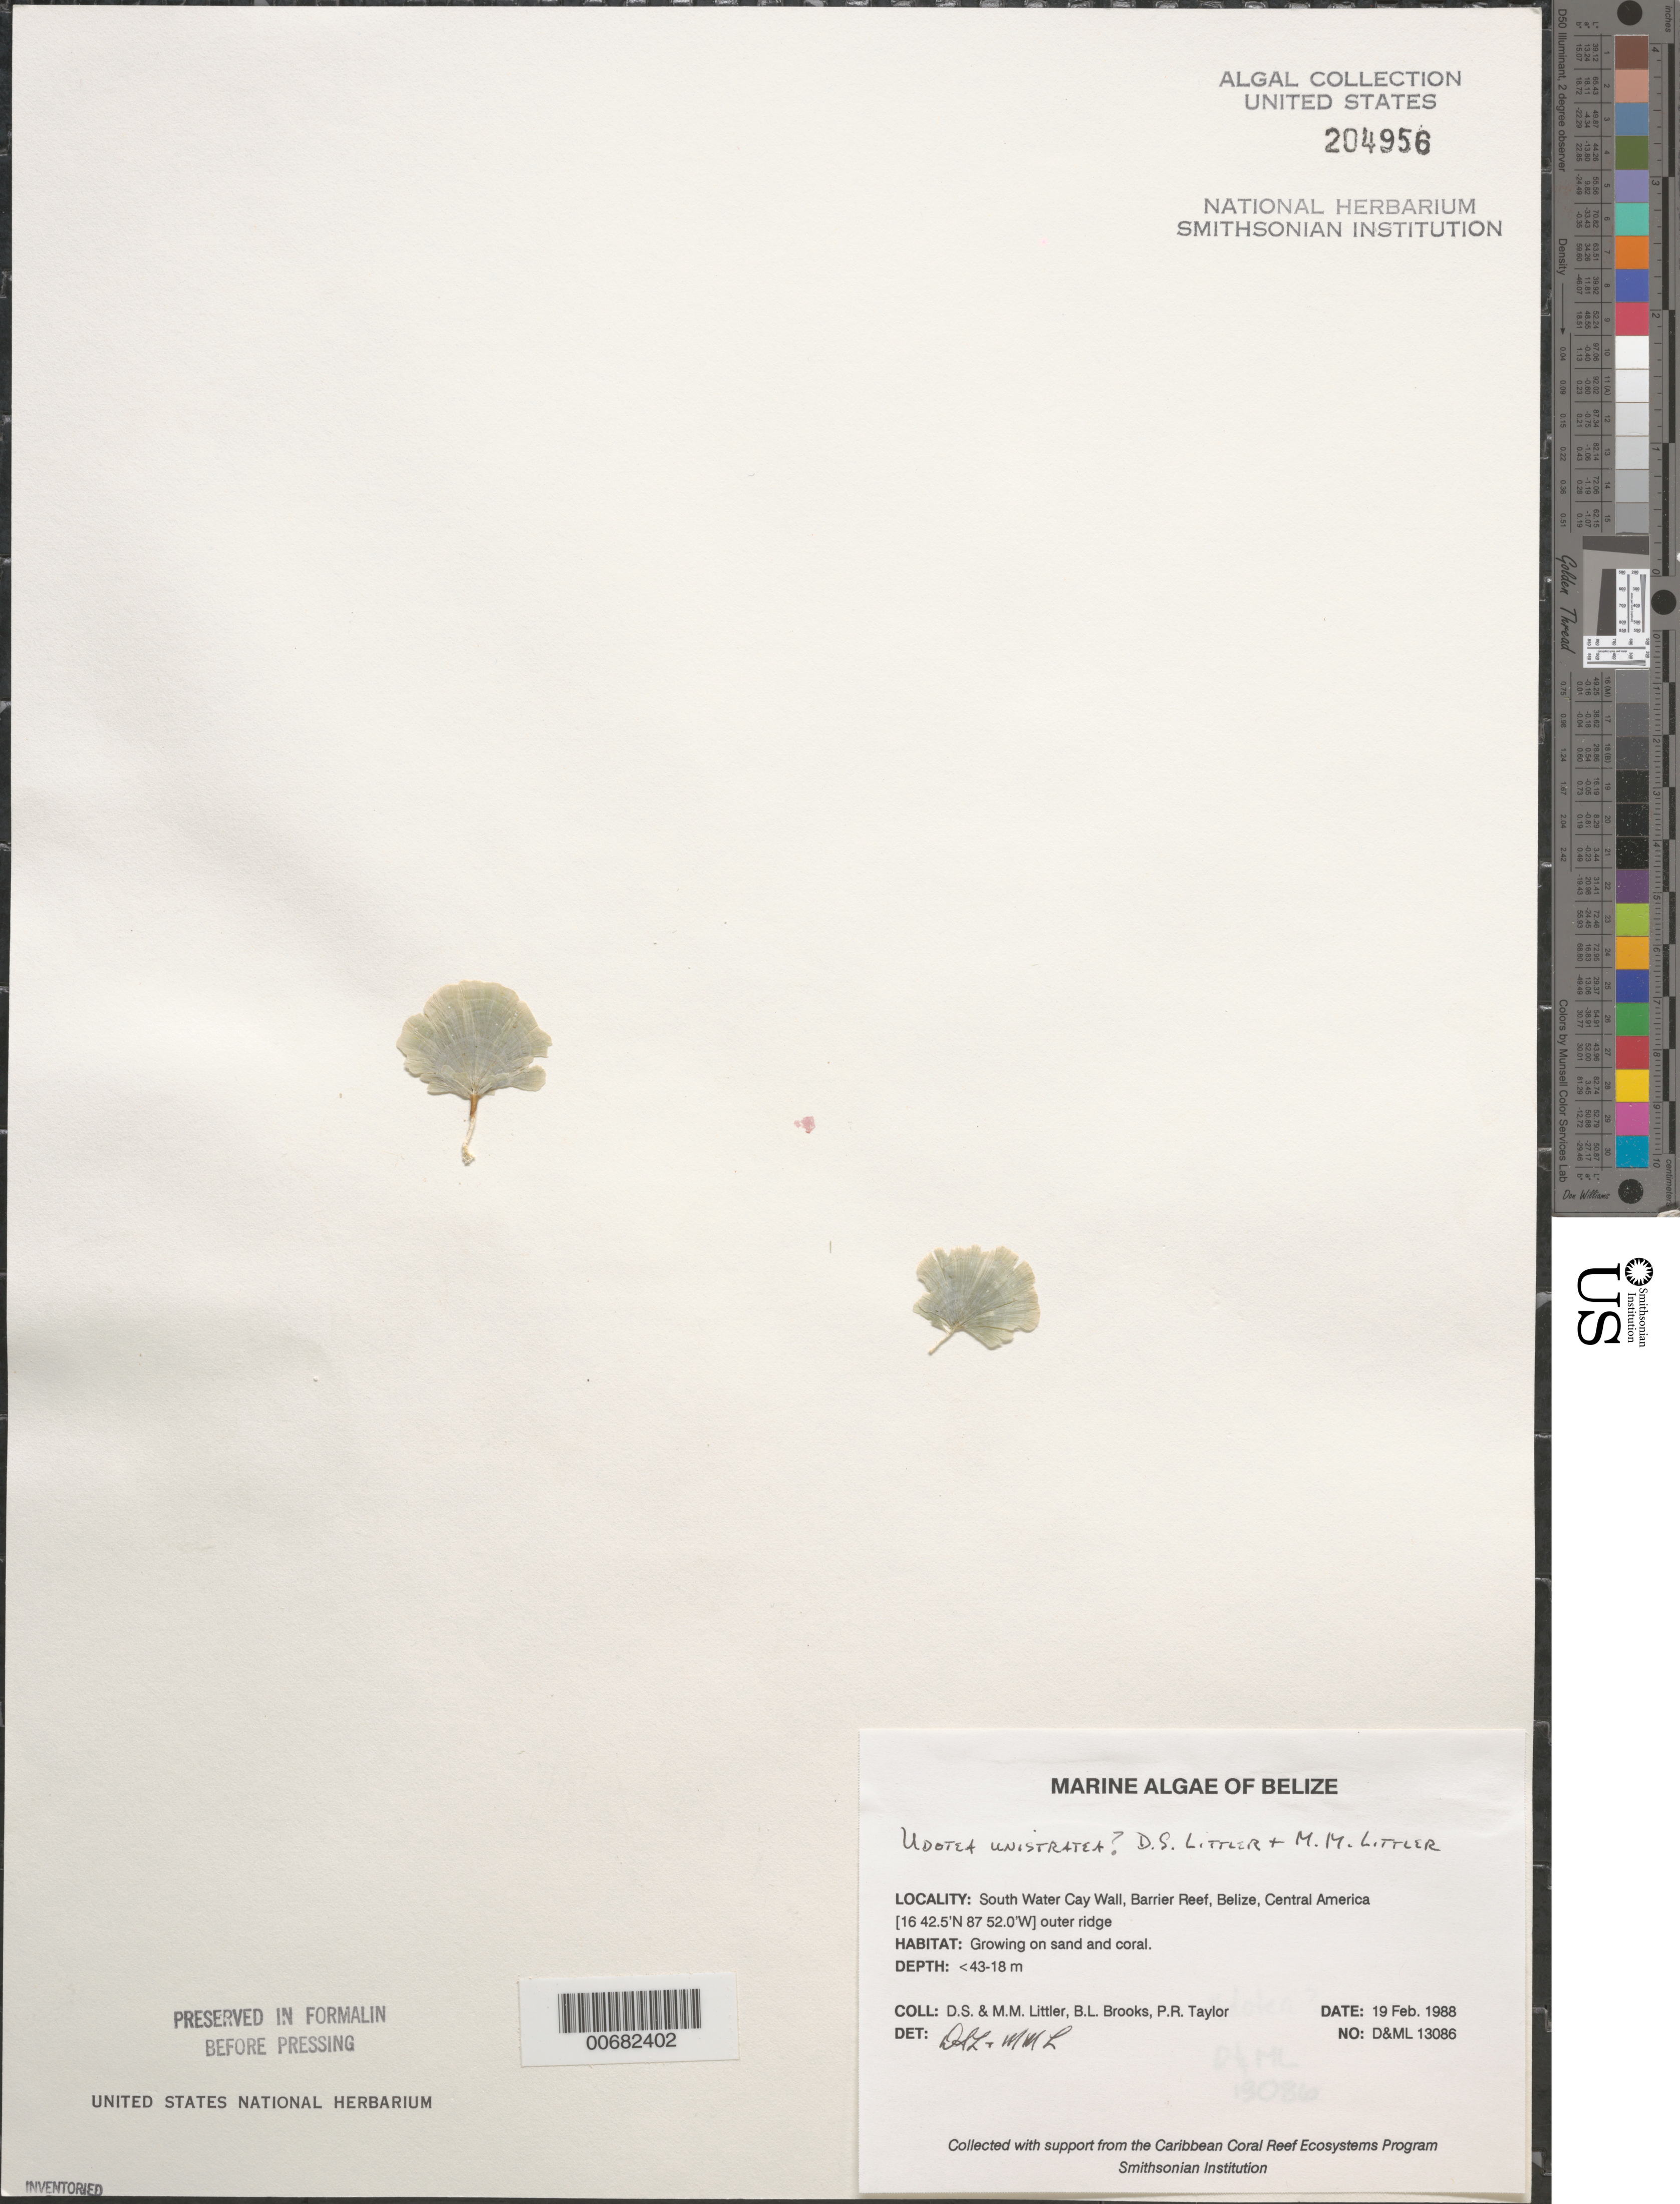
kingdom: Plantae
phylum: Chlorophyta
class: Ulvophyceae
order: Bryopsidales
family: Udoteaceae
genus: Udotea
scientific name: Udotea unistratea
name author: D.S. Littler & Littler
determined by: Littler, D. S.; Littler, M. M.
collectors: D. S. Littler, M. M. Littler, B. Brooks & P. R. Taylor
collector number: D&ML 13086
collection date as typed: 19 Feb 1988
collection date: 1988-02-19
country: Belize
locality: South Water Cay Wall, Barrier Reef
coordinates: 16 42.5' N, 87 52.0' W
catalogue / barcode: US 204956